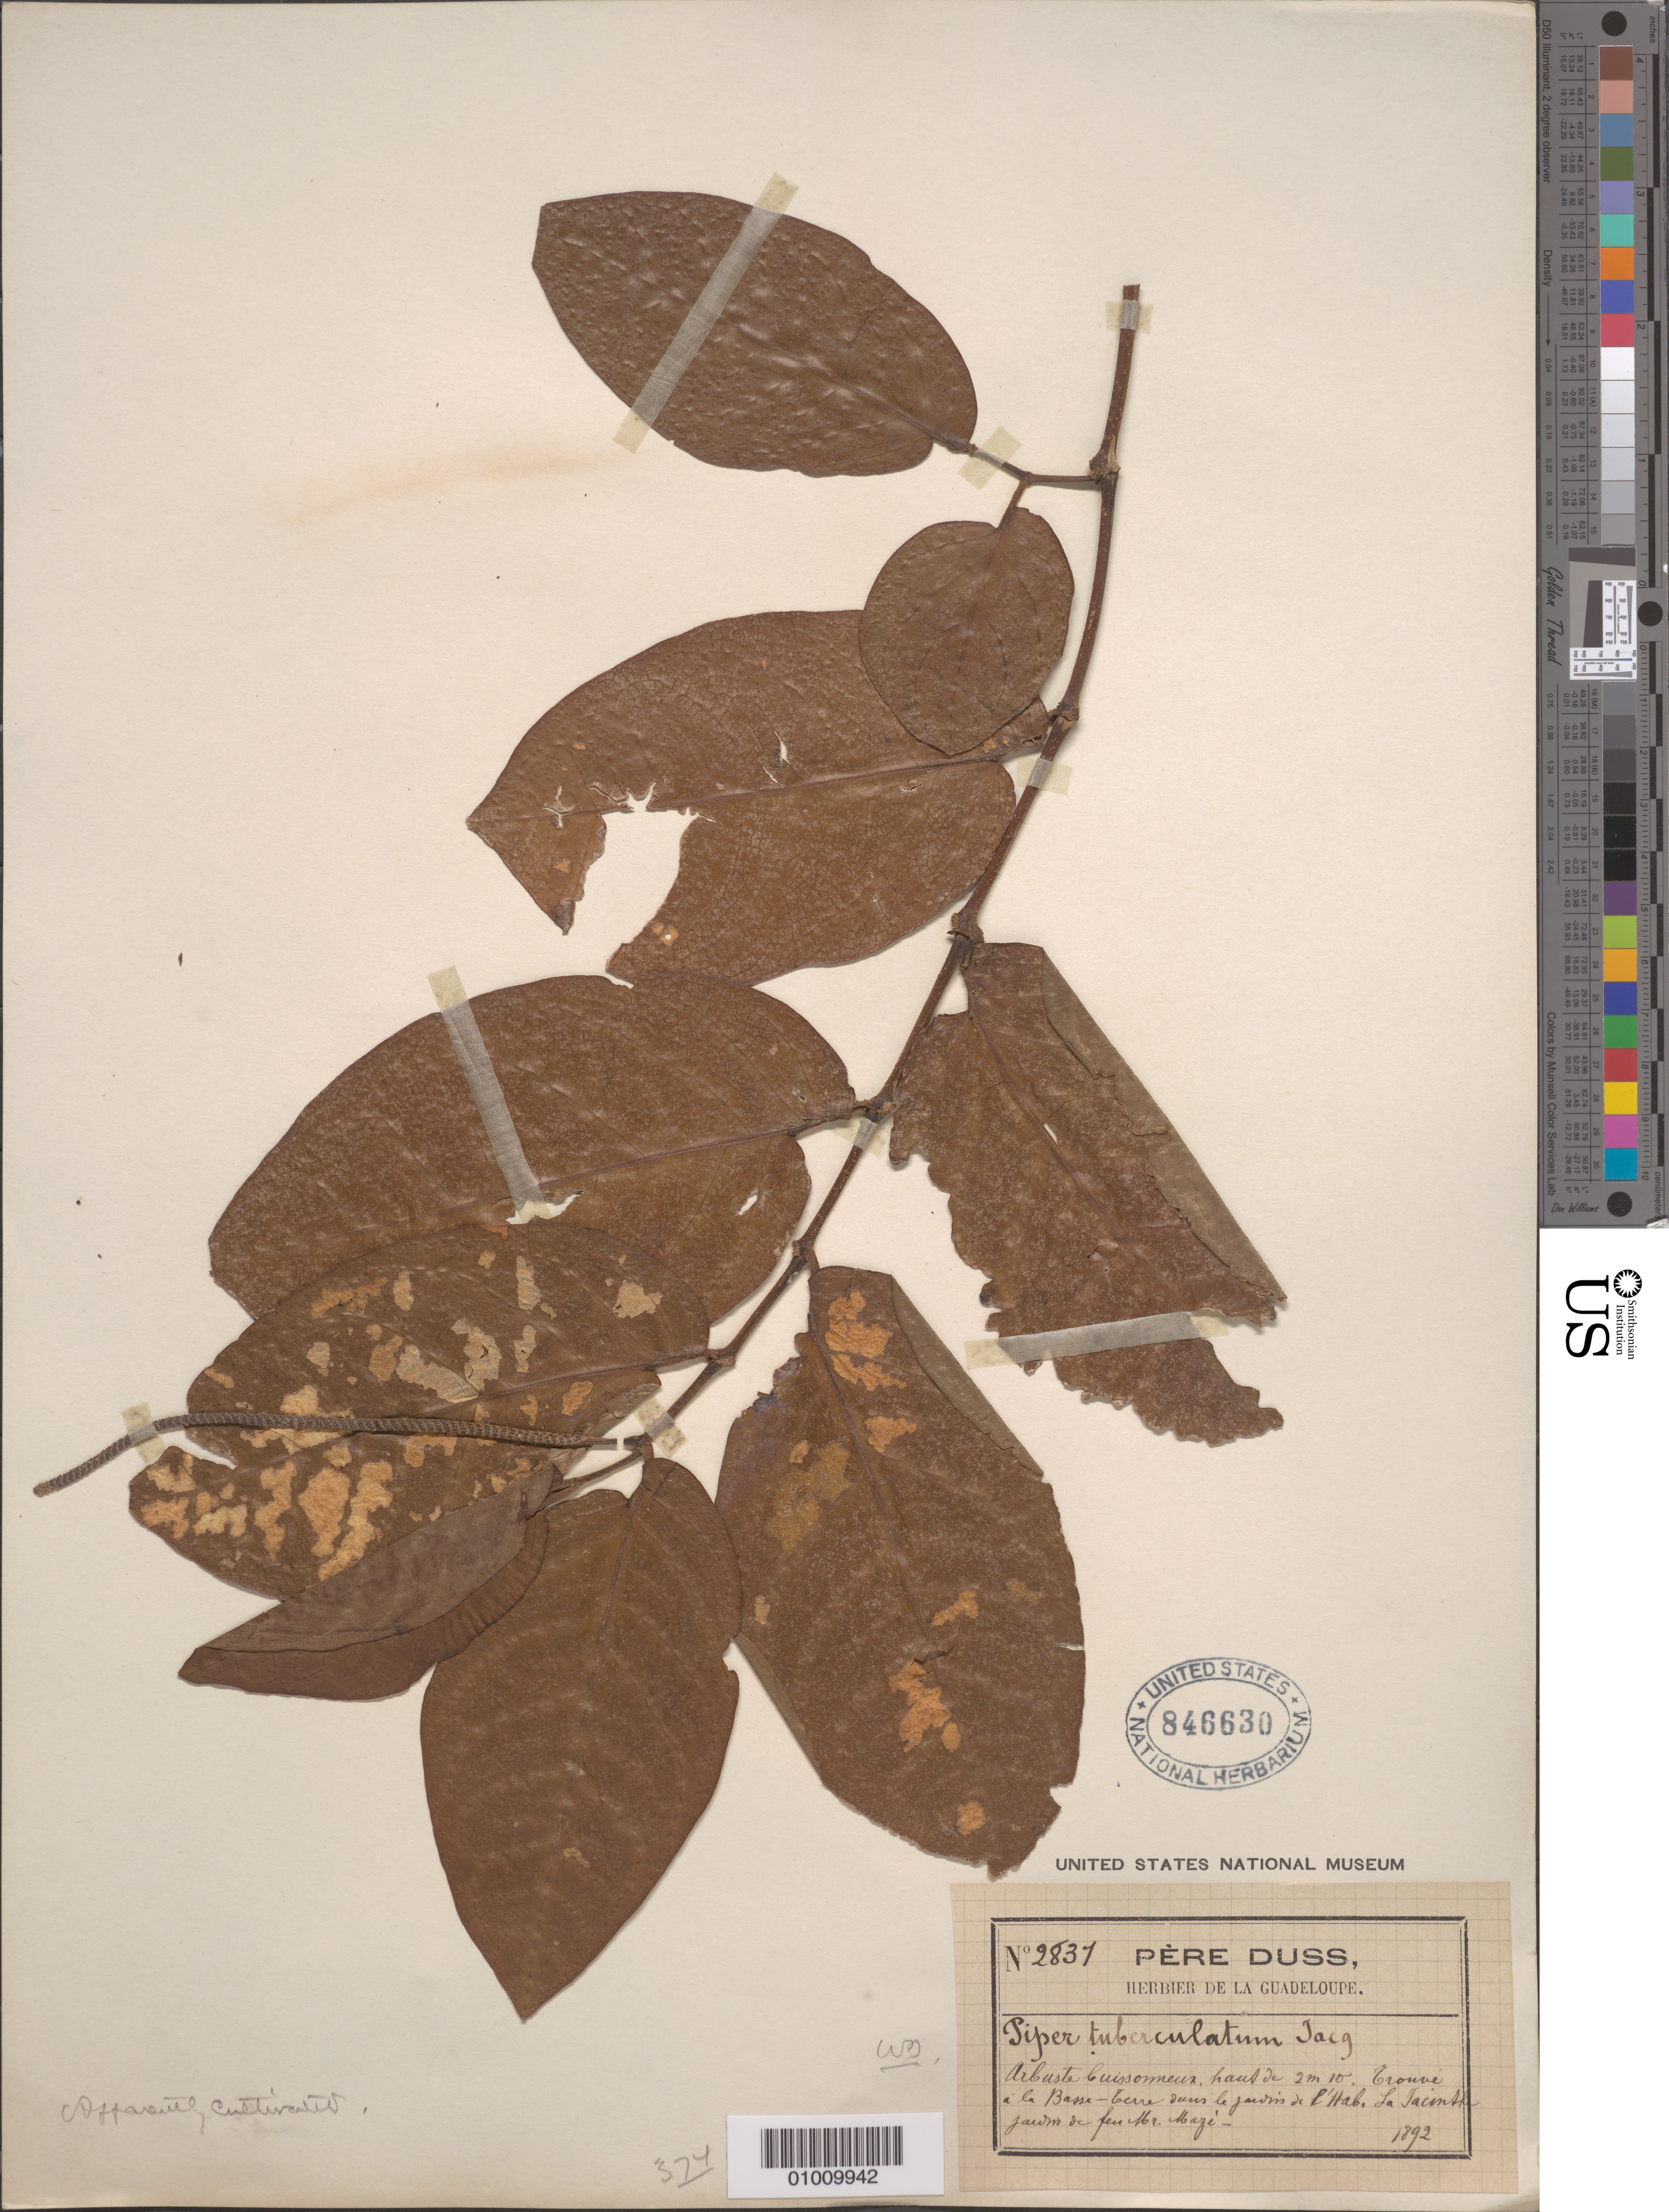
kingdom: Plantae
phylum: Tracheophyta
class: Magnoliopsida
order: Piperales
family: Piperaceae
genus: Piper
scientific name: Piper tuberculatum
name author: Jacq.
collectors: Père Duss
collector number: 2837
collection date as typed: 1892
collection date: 1892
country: Guadeloupe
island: Basse Terre [Guadeloupe]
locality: Basse-terre.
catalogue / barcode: US 846630